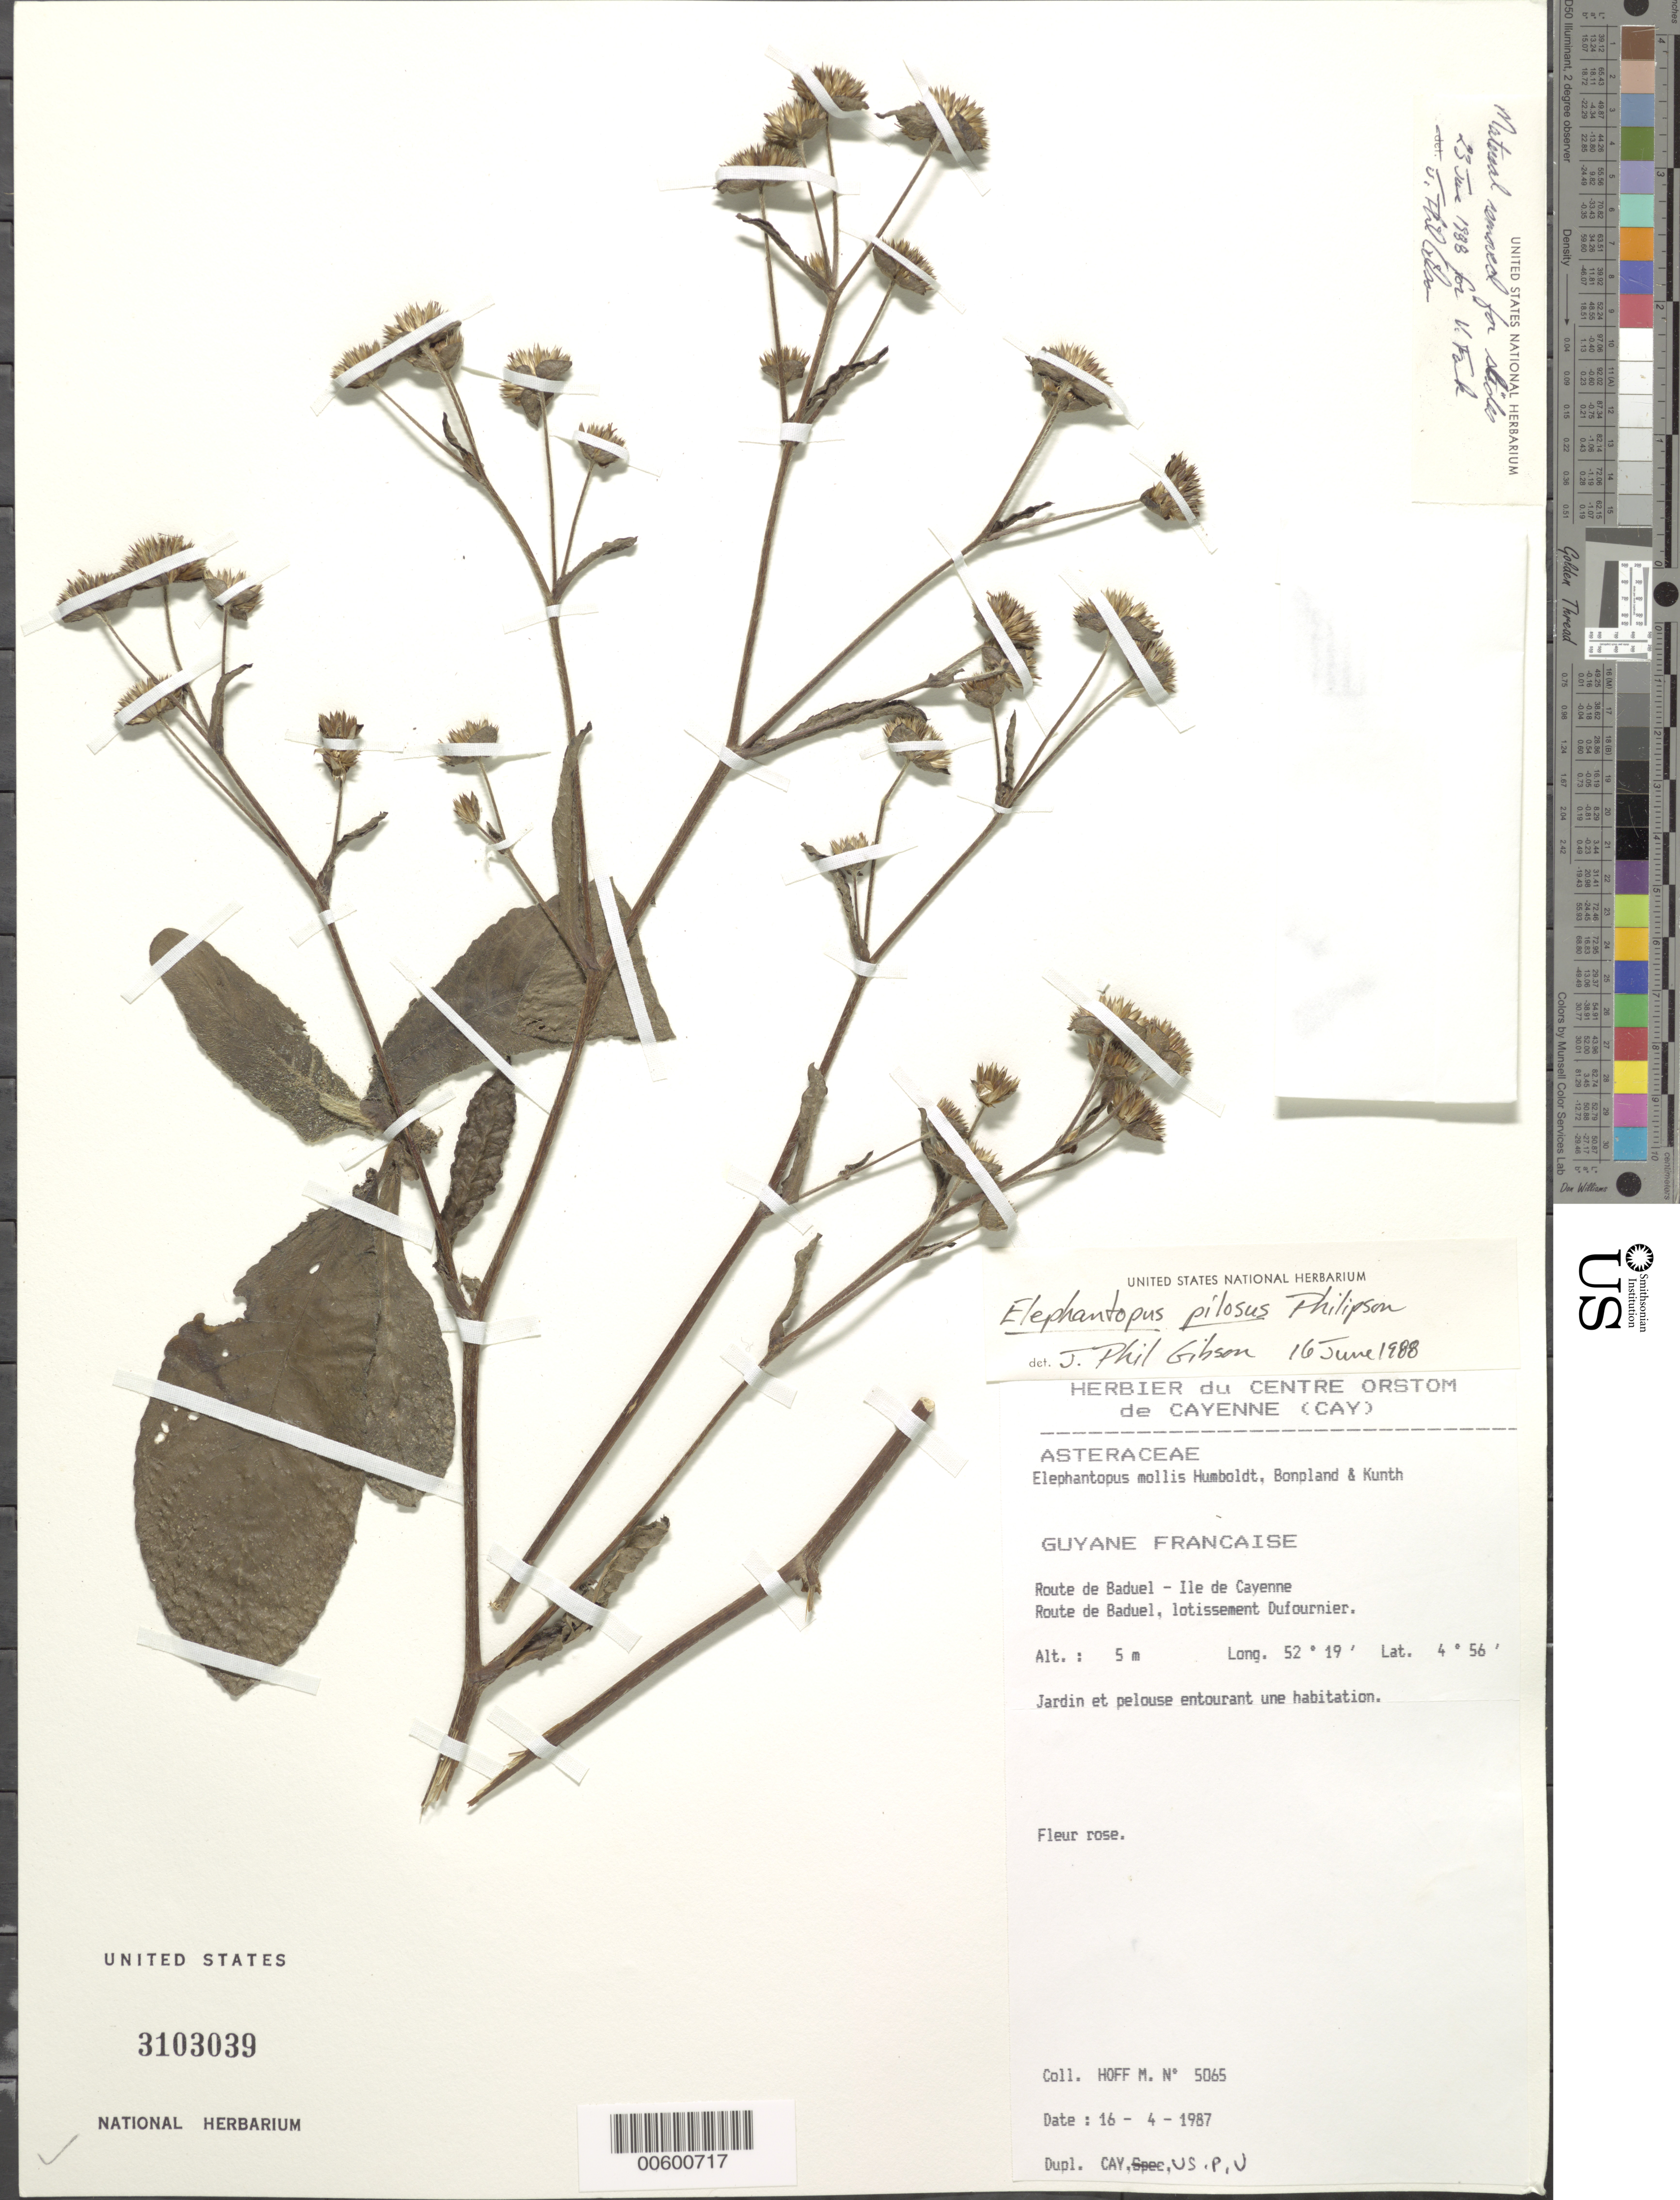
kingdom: Plantae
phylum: Tracheophyta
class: Magnoliopsida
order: Asterales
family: Asteraceae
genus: Elephantopus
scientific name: Elephantopus mollis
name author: Kunth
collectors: M. Hoff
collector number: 5065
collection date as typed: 16-Apr-87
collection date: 1987-04-16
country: French Guiana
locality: Route de Baduel, Ile de Cayenne, Lotissement Dufournier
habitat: Garden and lawn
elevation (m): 5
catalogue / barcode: US 3103039